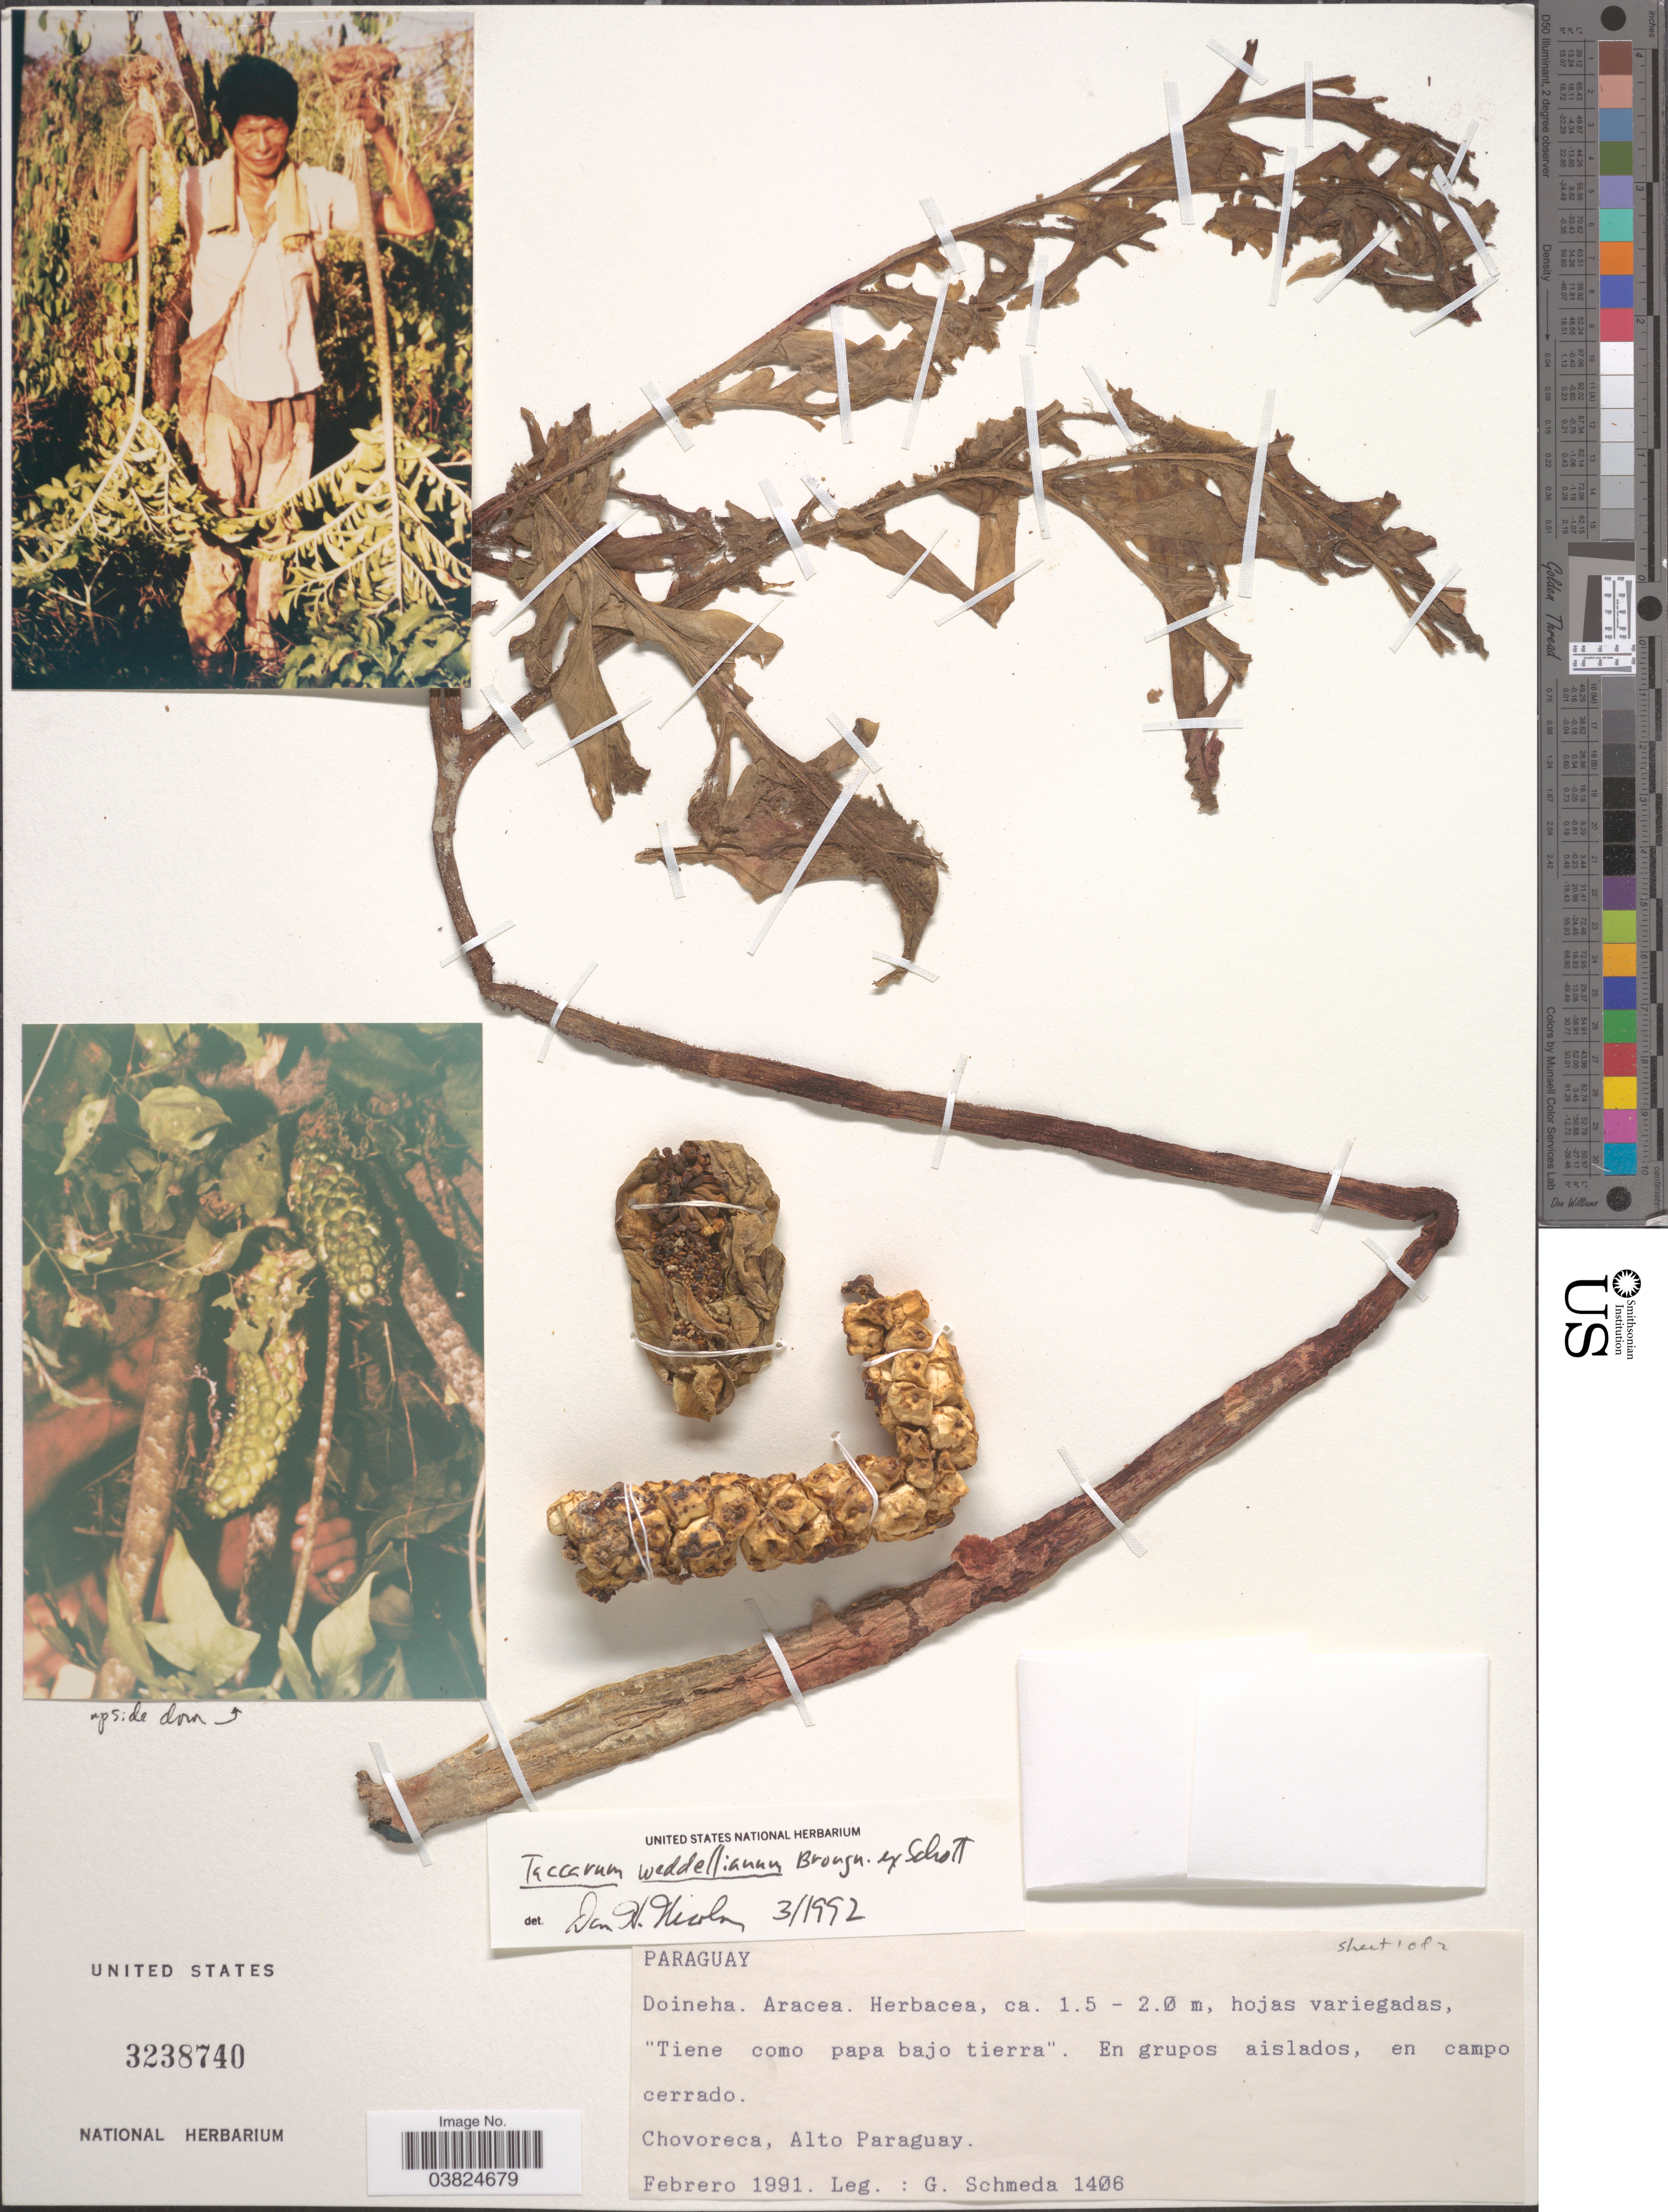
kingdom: Plantae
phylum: Tracheophyta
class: Liliopsida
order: Alismatales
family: Araceae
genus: Taccarum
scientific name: Taccarum weddellianum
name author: Brongn. ex Schott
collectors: G. Schmeda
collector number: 1406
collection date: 1991-02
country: Paraguay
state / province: Alto Paraguay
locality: Chovoreca.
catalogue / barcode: US 3238740